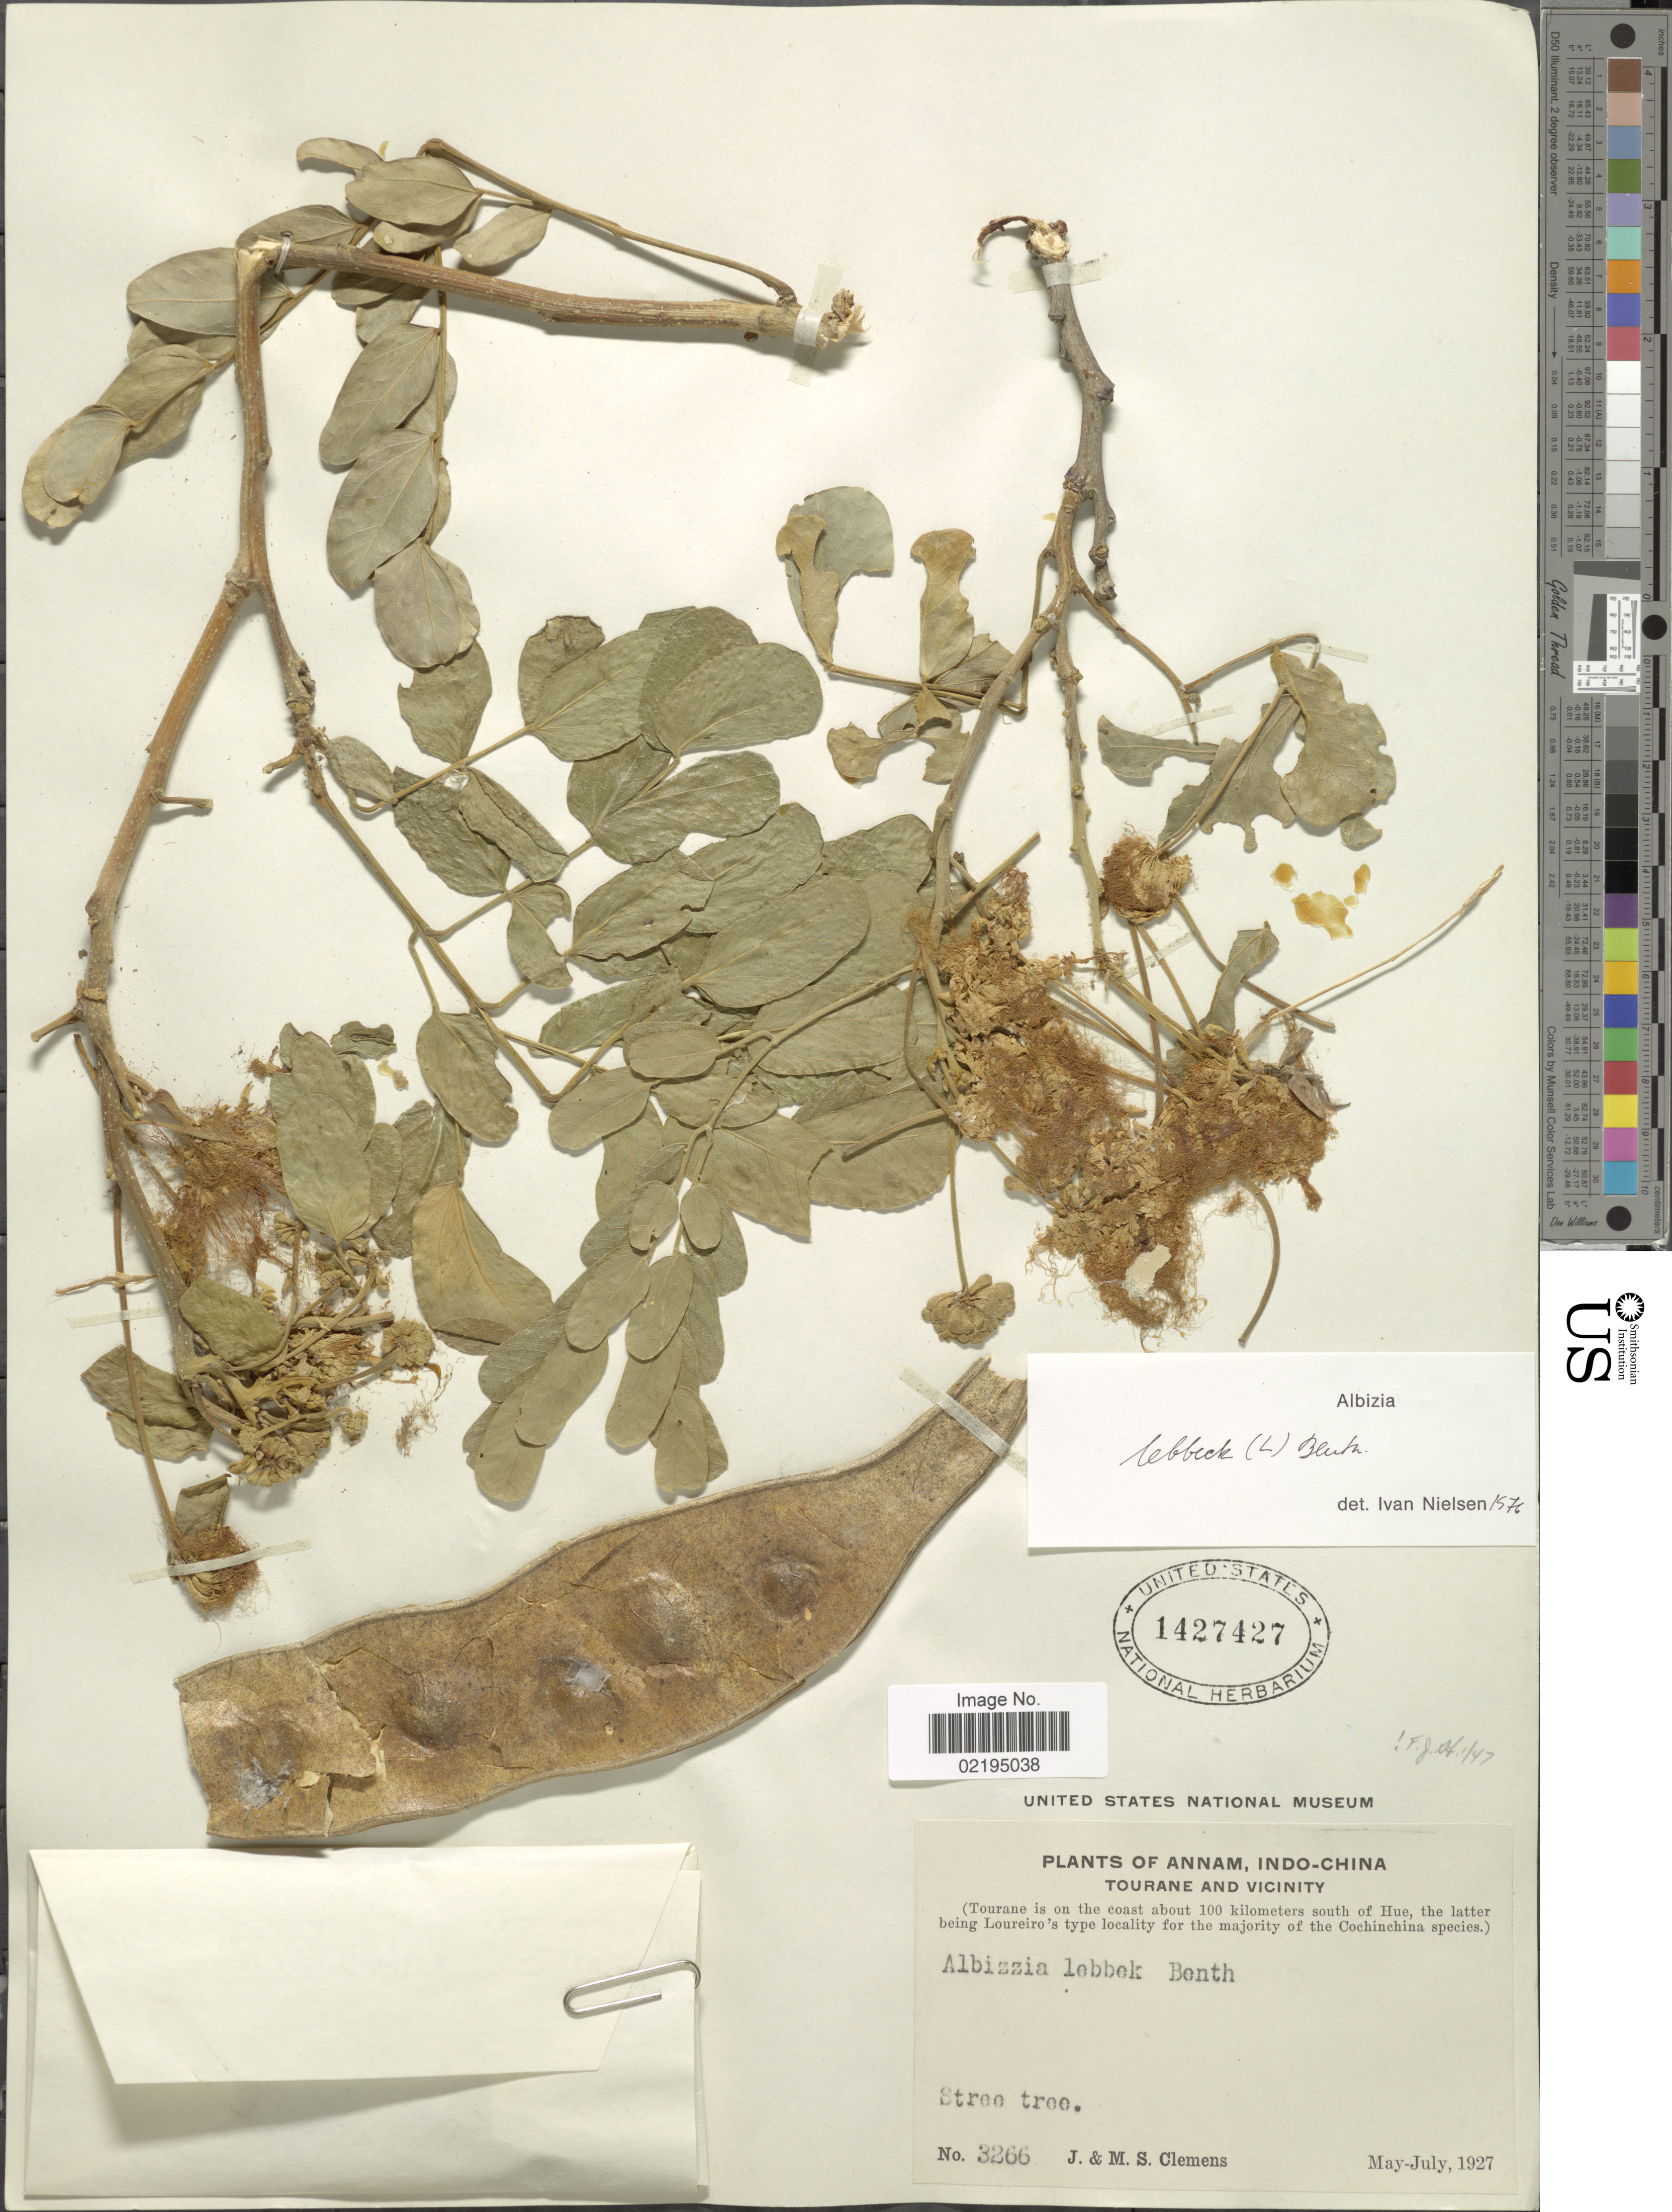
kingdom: Plantae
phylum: Tracheophyta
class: Magnoliopsida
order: Fabales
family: Fabaceae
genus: Albizia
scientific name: Albizia lebbeck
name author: (L.) Benth.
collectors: J. Clemens & M. S. Clemens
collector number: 3266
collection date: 1927-05/1927-07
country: Vietnam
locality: Annam, Indo-China, Tourane and vicinity (Tourane is on the coast about 100 kilometers south of Hue, the latter being Loureiro's type locality for the majority of the Cochinchina species.), stree tree.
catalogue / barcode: US 1427427